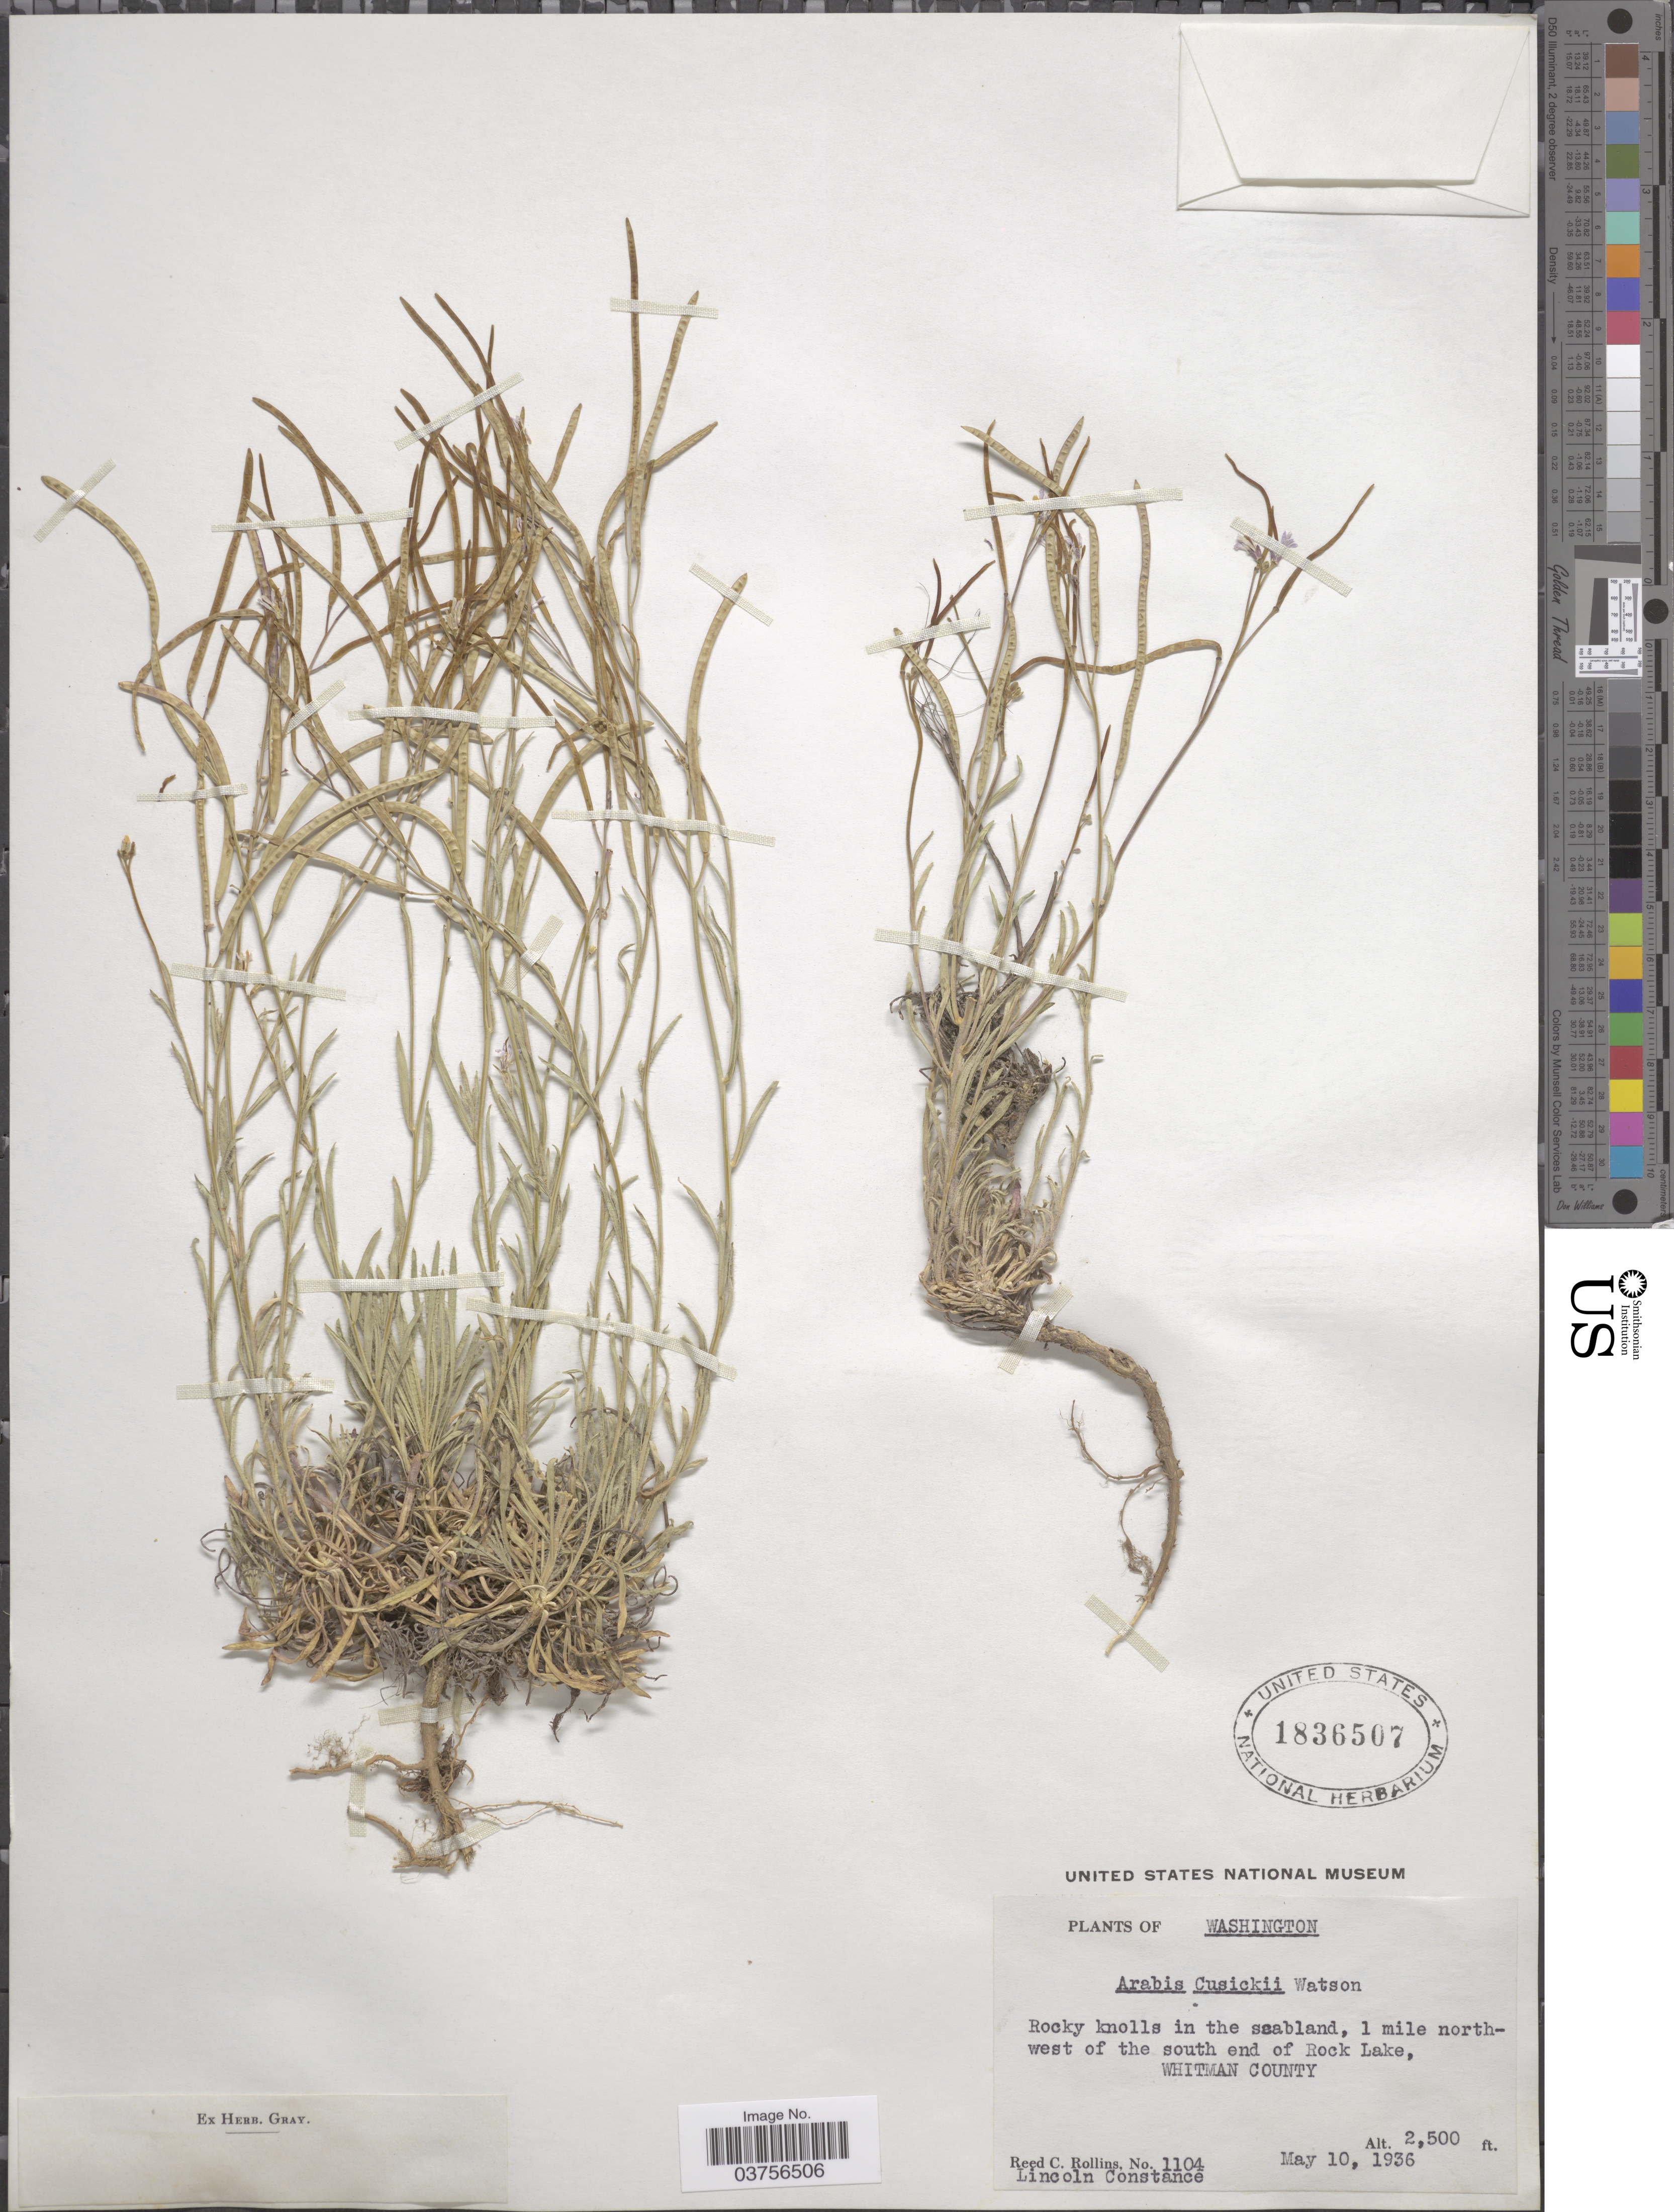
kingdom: Plantae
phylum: Tracheophyta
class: Magnoliopsida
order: Brassicales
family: Brassicaceae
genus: Arabis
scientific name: Arabis cusickii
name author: S. Watson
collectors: R. C. Rollins & L. Constance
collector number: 1104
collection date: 1936-05-10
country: United States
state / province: Washington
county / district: Whitman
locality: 1 mile northwest of the south end of Rock Lake, Whitman County.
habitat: rocky knolls in the seabland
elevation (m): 762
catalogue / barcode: US 1836507